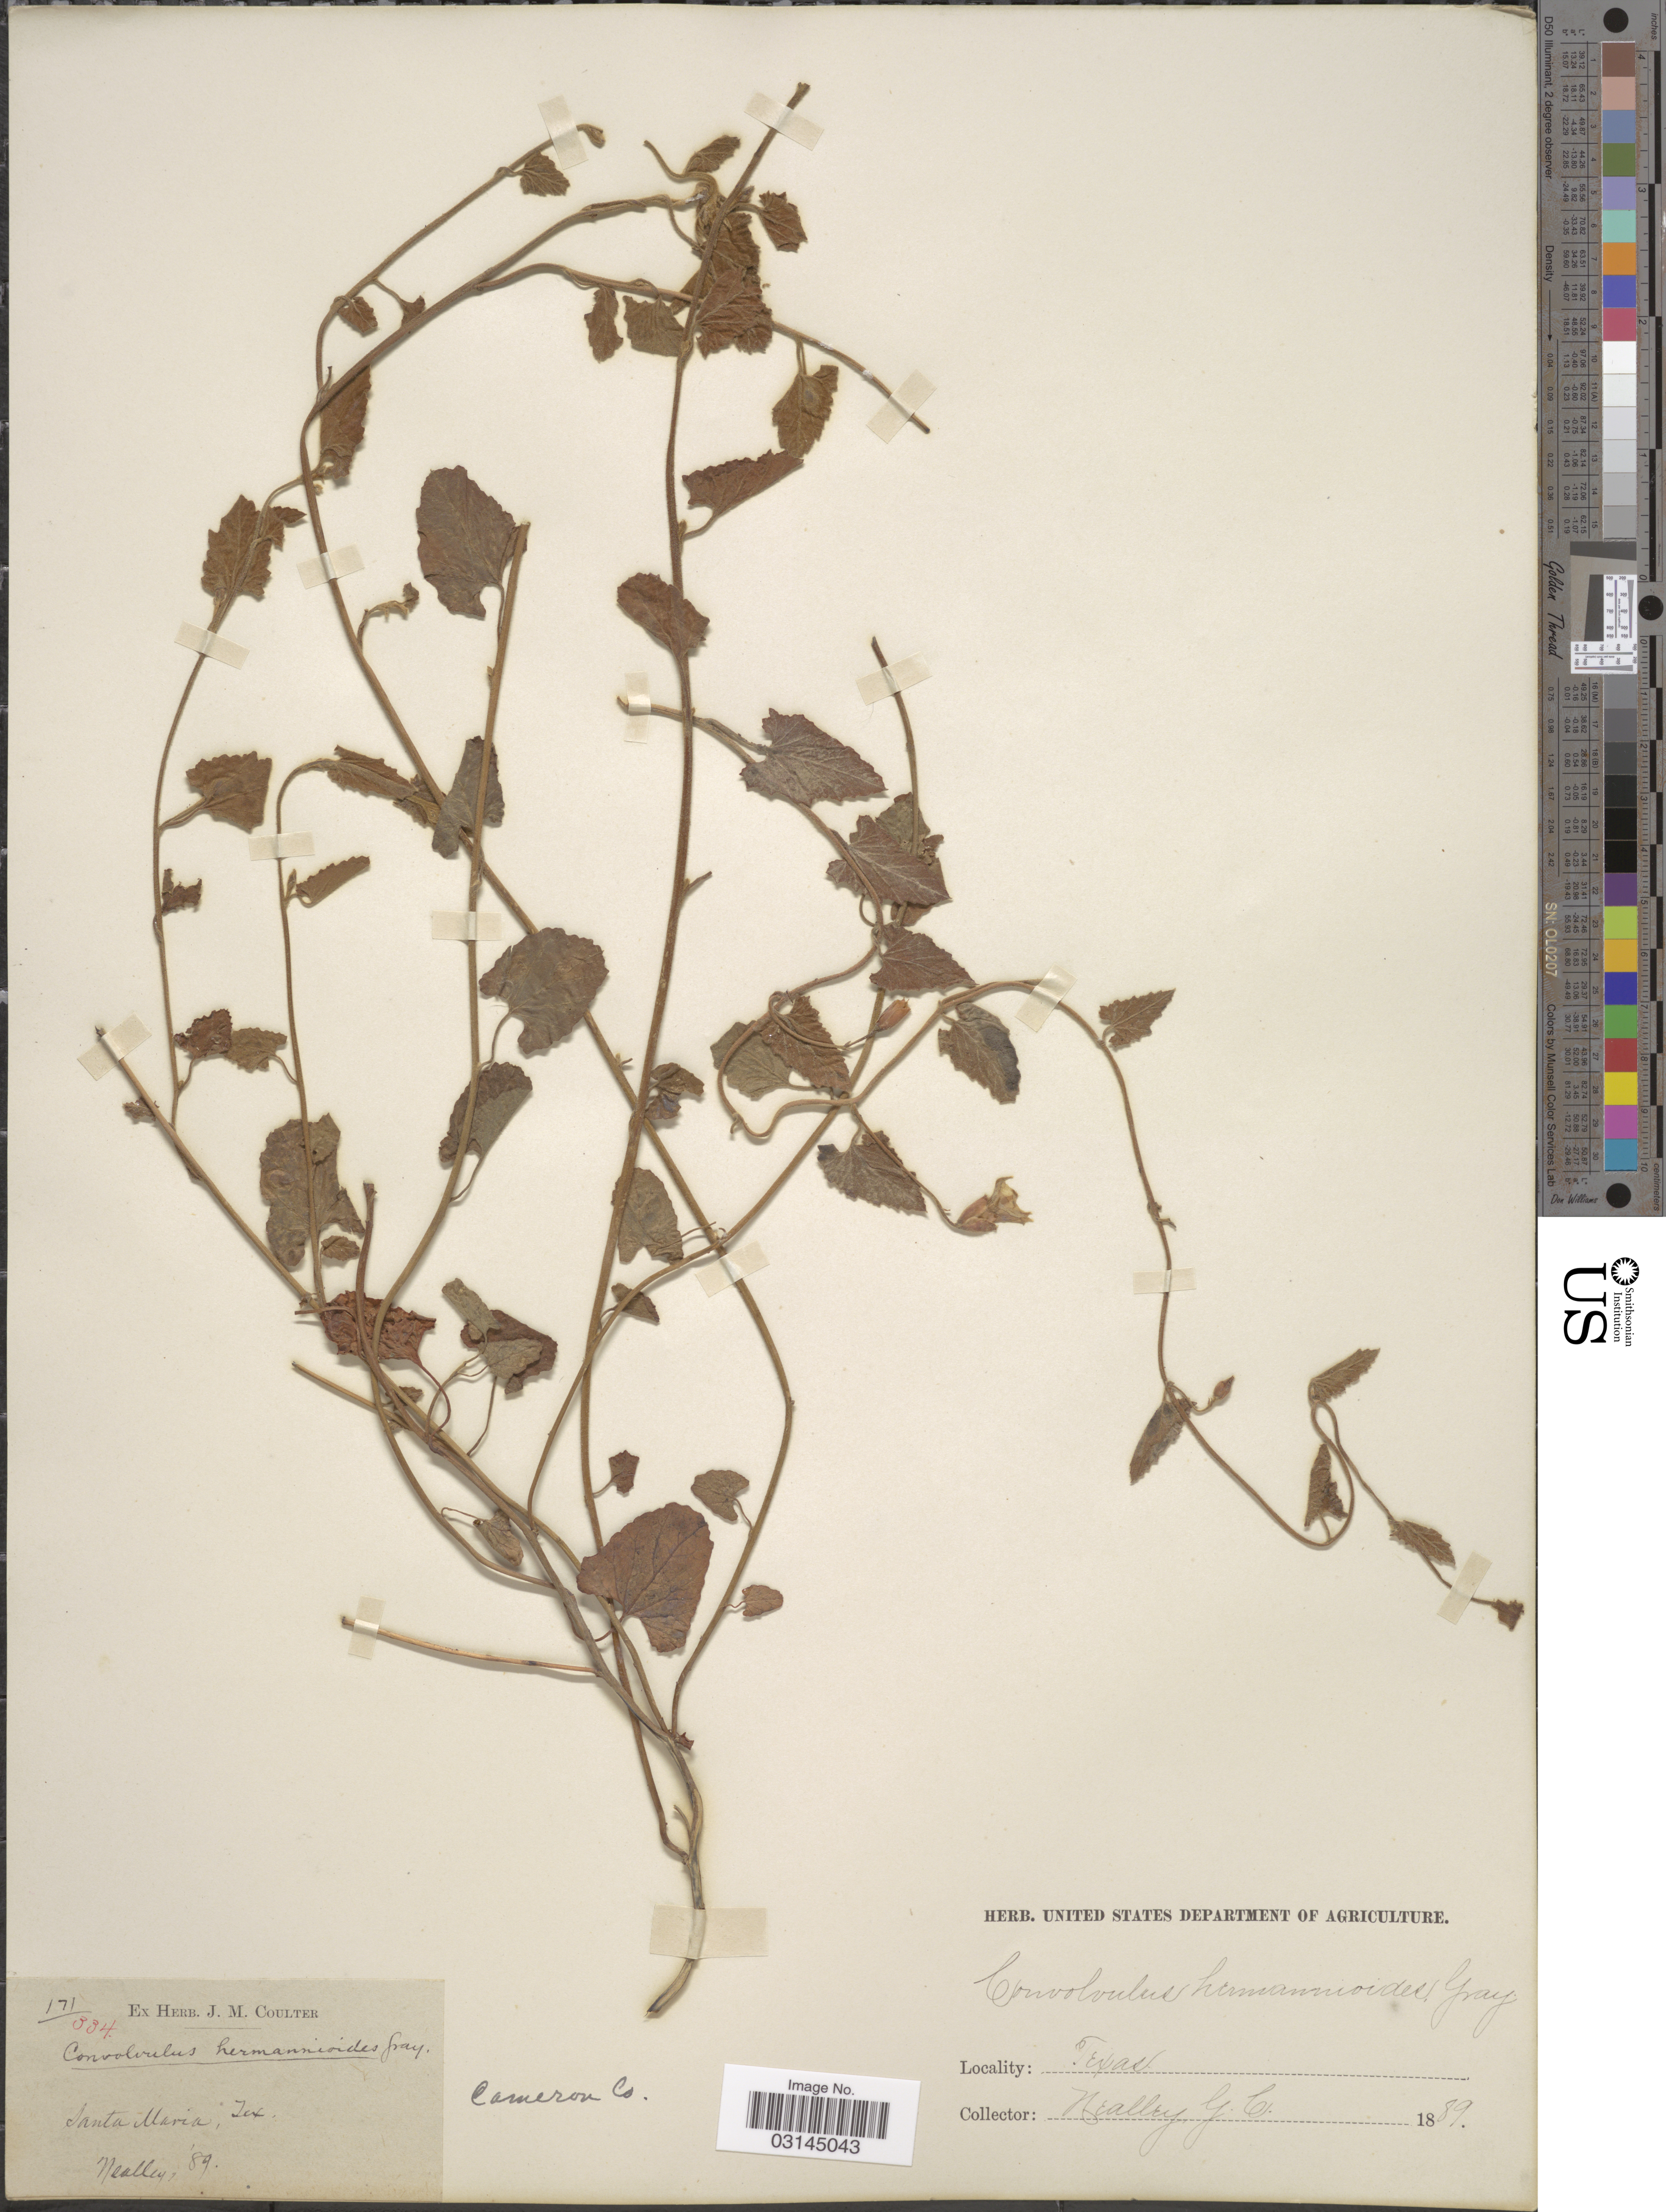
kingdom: Plantae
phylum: Tracheophyta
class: Magnoliopsida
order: Solanales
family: Convolvulaceae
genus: Convolvulus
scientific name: Convolvulus hermannioides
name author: A. Gray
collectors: G. Neally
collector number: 171/334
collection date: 1889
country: United States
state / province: Texas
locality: Santa Maria, Tex. Cameron Co.